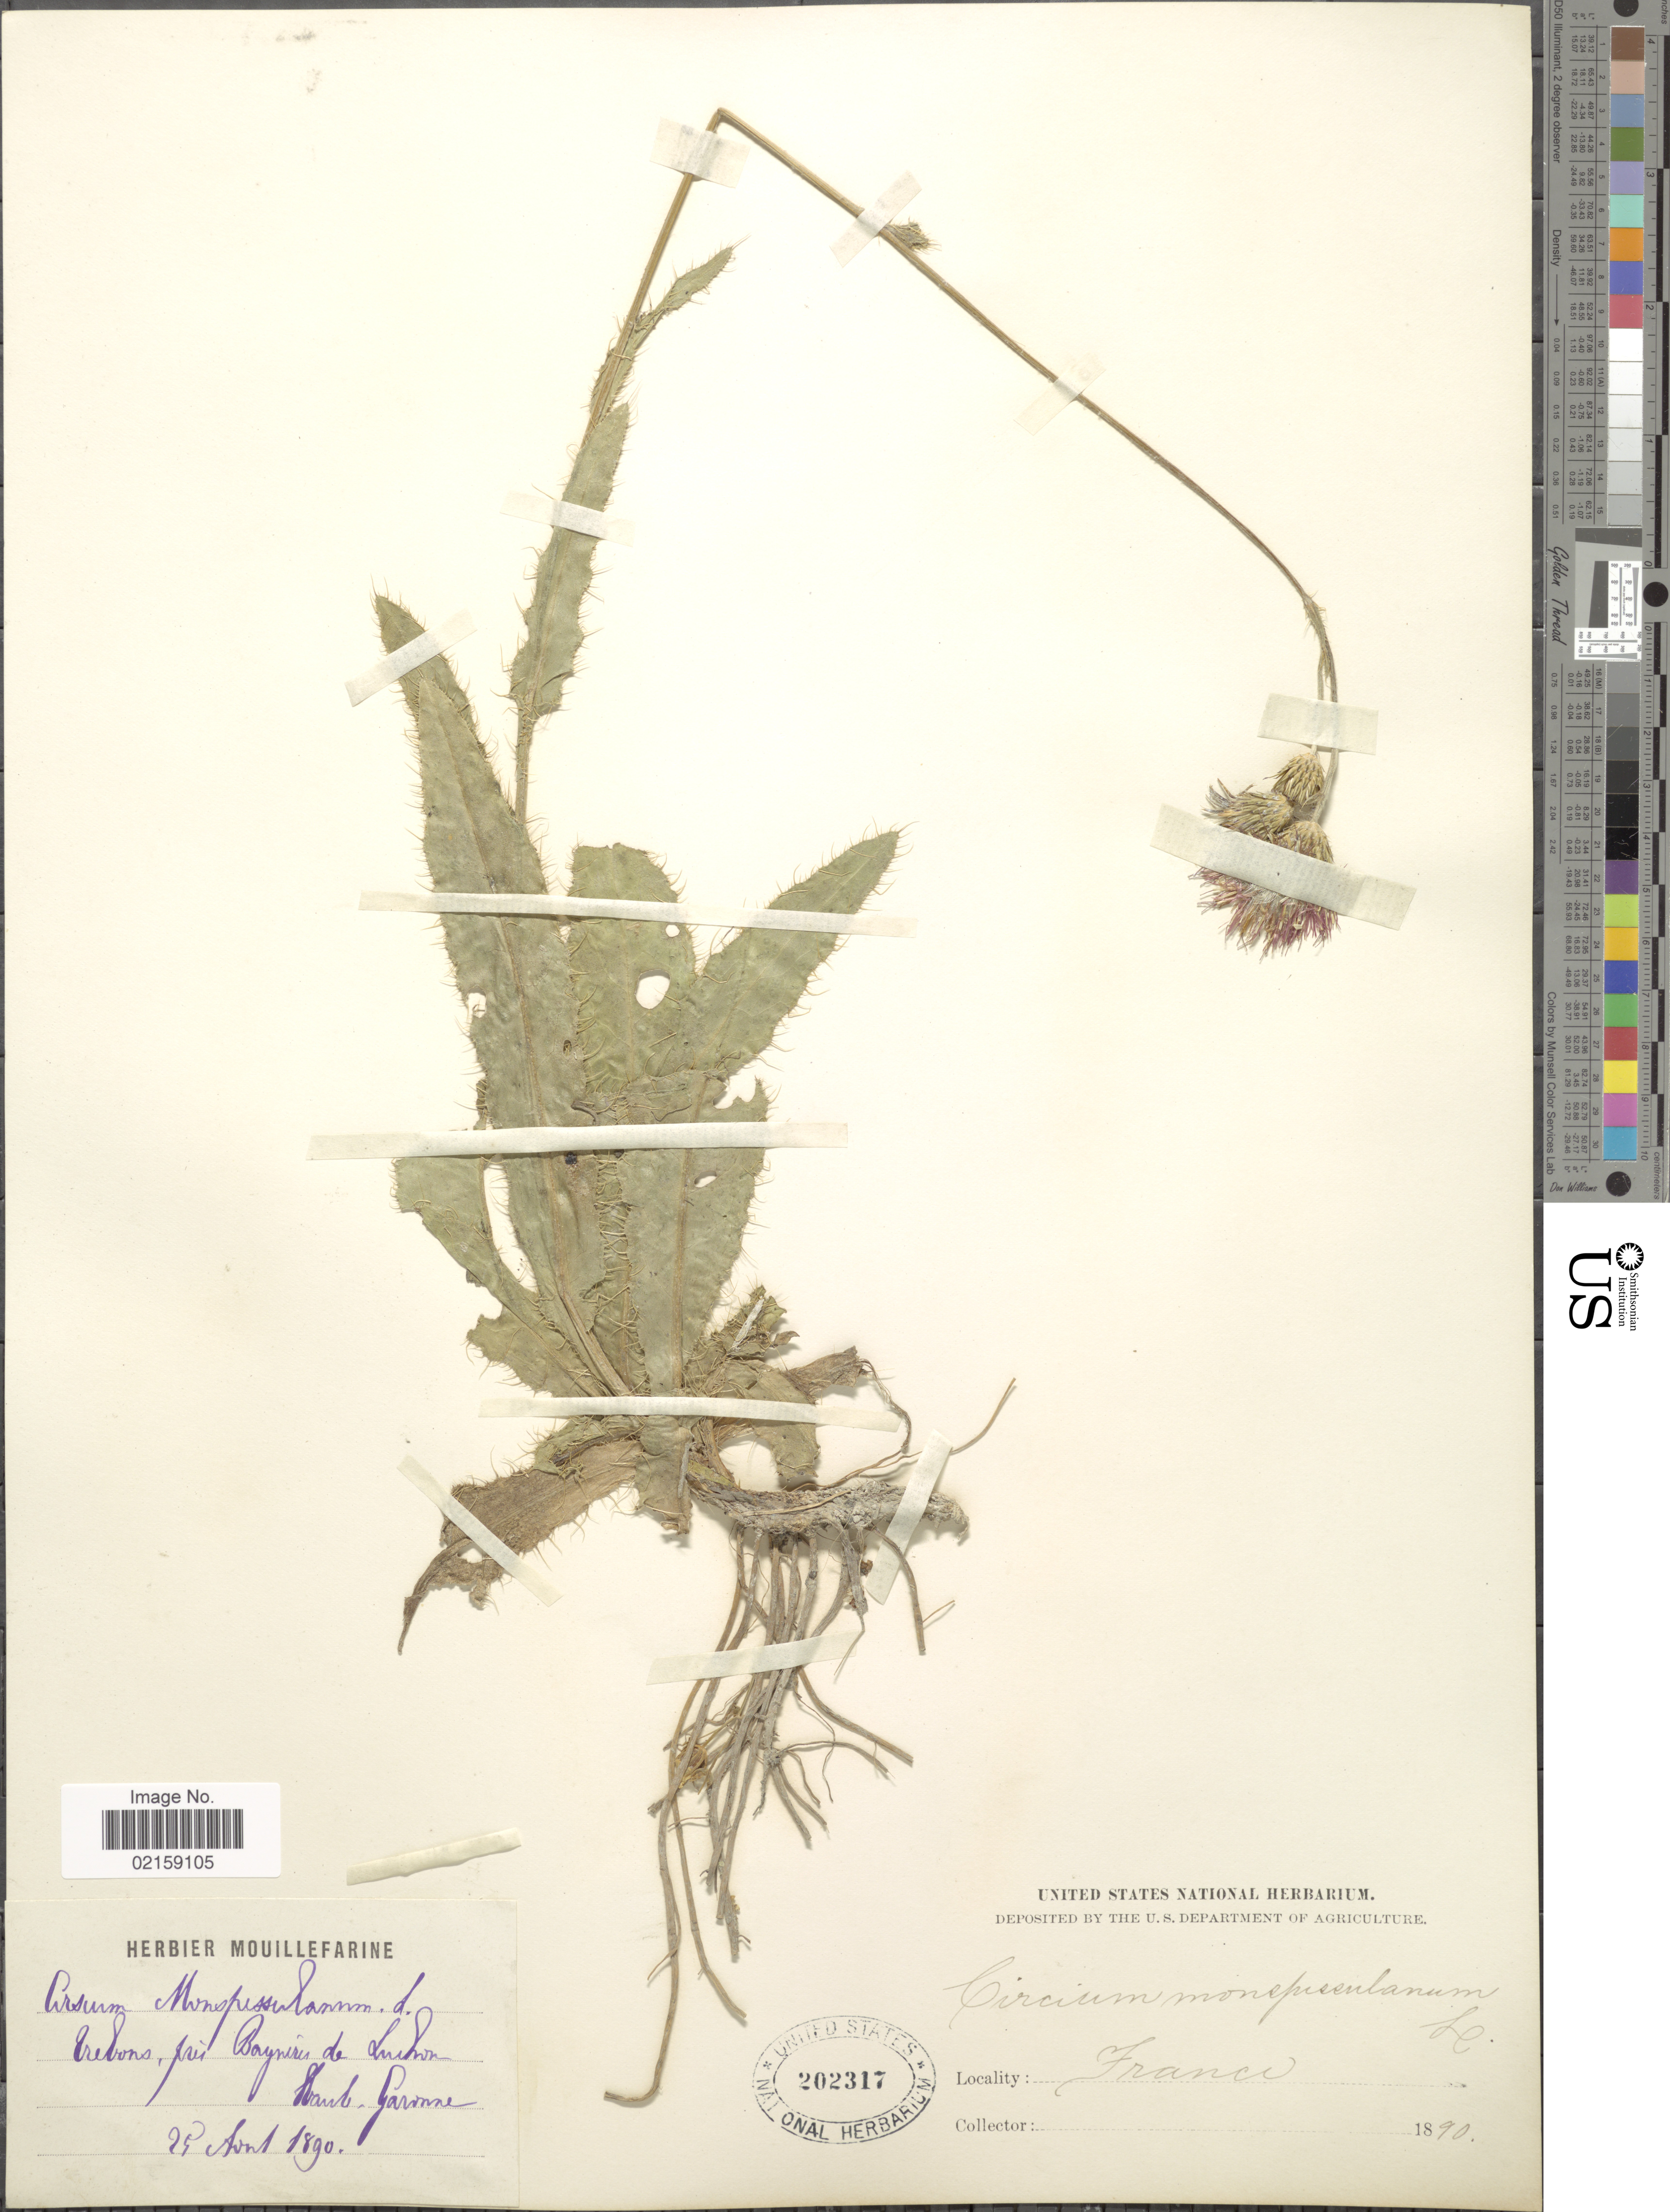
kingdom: Plantae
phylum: Tracheophyta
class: Magnoliopsida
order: Asterales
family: Asteraceae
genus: Cirsium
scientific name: Cirsium monspessulanum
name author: (L.) Hill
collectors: ex herb. Mouillefarine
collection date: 1890-08-25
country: France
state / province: Occitanie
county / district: Haute-Garonne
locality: Trebons, près Bagnères de Luchon, Haute-Garonne.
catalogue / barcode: US 202317